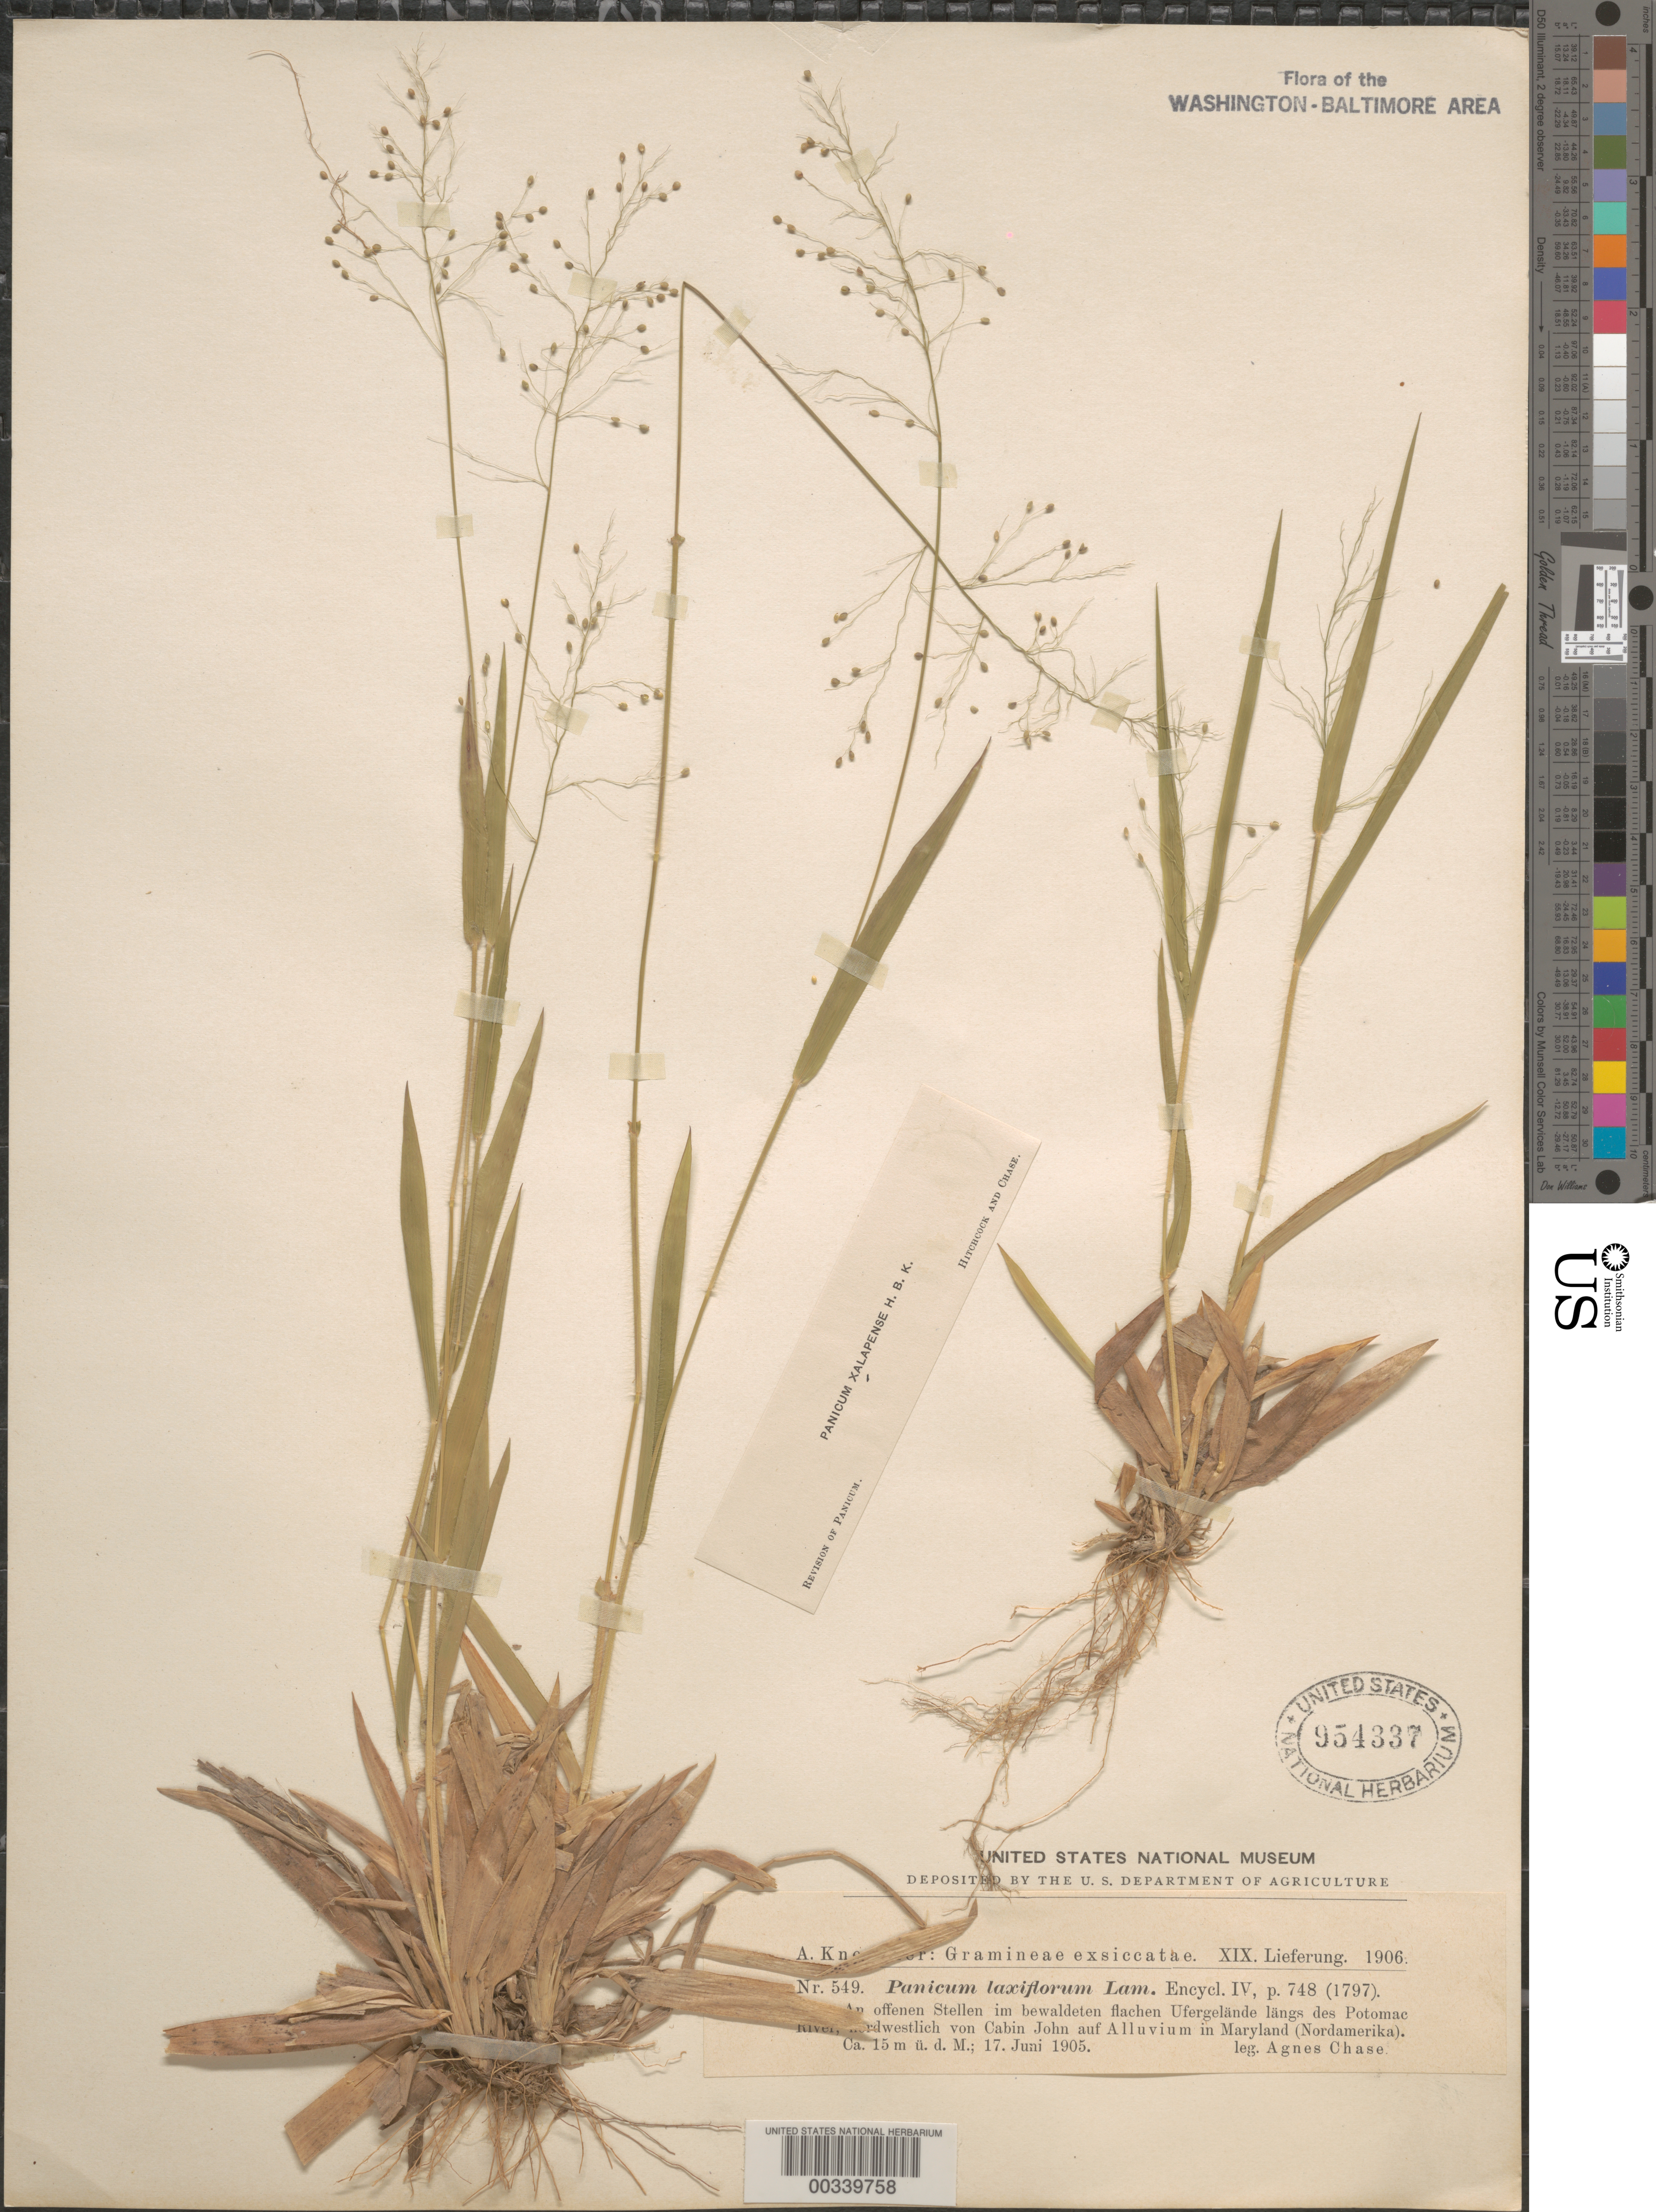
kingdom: Plantae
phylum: Tracheophyta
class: Liliopsida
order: Poales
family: Poaceae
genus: Dichanthelium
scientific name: Dichanthelium laxiflorum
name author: (Lam.) Gould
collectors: A. Chase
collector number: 549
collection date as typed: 17 Jun 1905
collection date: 1905-06-17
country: United States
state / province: Maryland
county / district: Montgomery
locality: NW of Cabin John C. & O. Canal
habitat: Riverbank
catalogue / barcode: US 954337